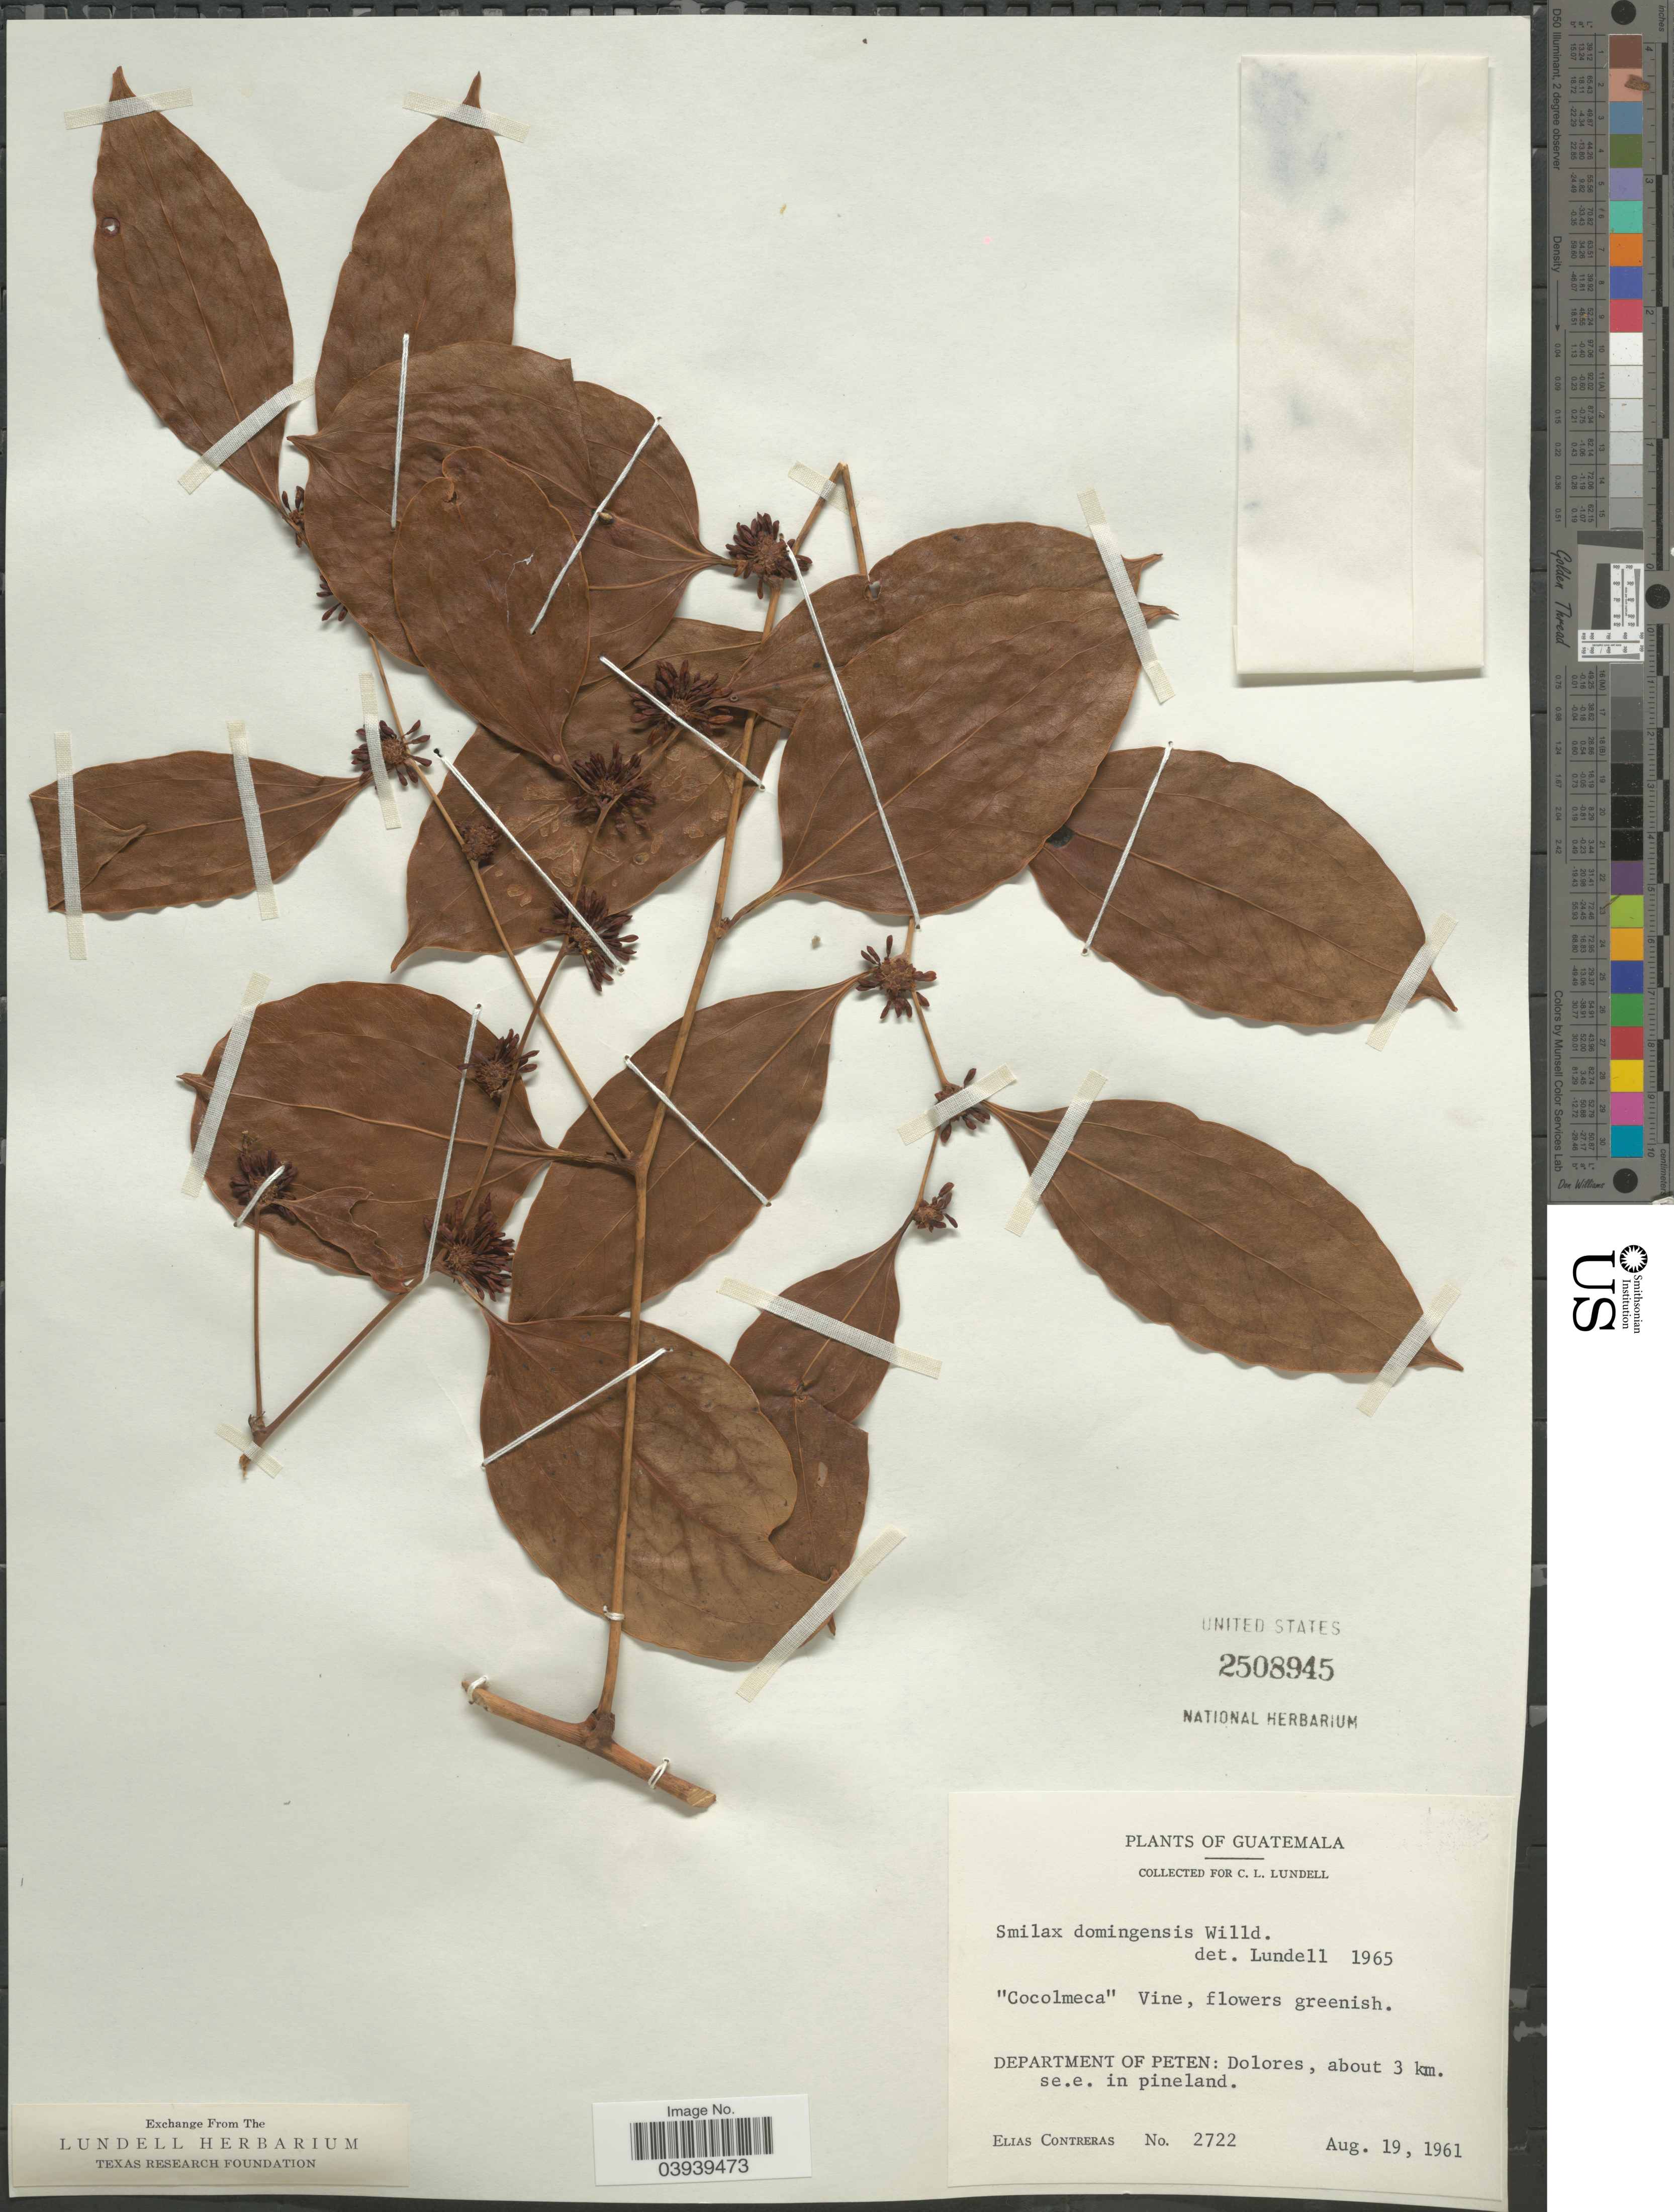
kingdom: Plantae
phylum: Tracheophyta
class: Liliopsida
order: Liliales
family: Smilacaceae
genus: Smilax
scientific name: Smilax domingensis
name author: Willd.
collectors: E. Contreras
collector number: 2722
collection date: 1961-08-19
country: Guatemala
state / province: El Peten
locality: Department of Peten: Dolores, about 3 km. se.e. in pineland.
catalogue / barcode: US 2508945